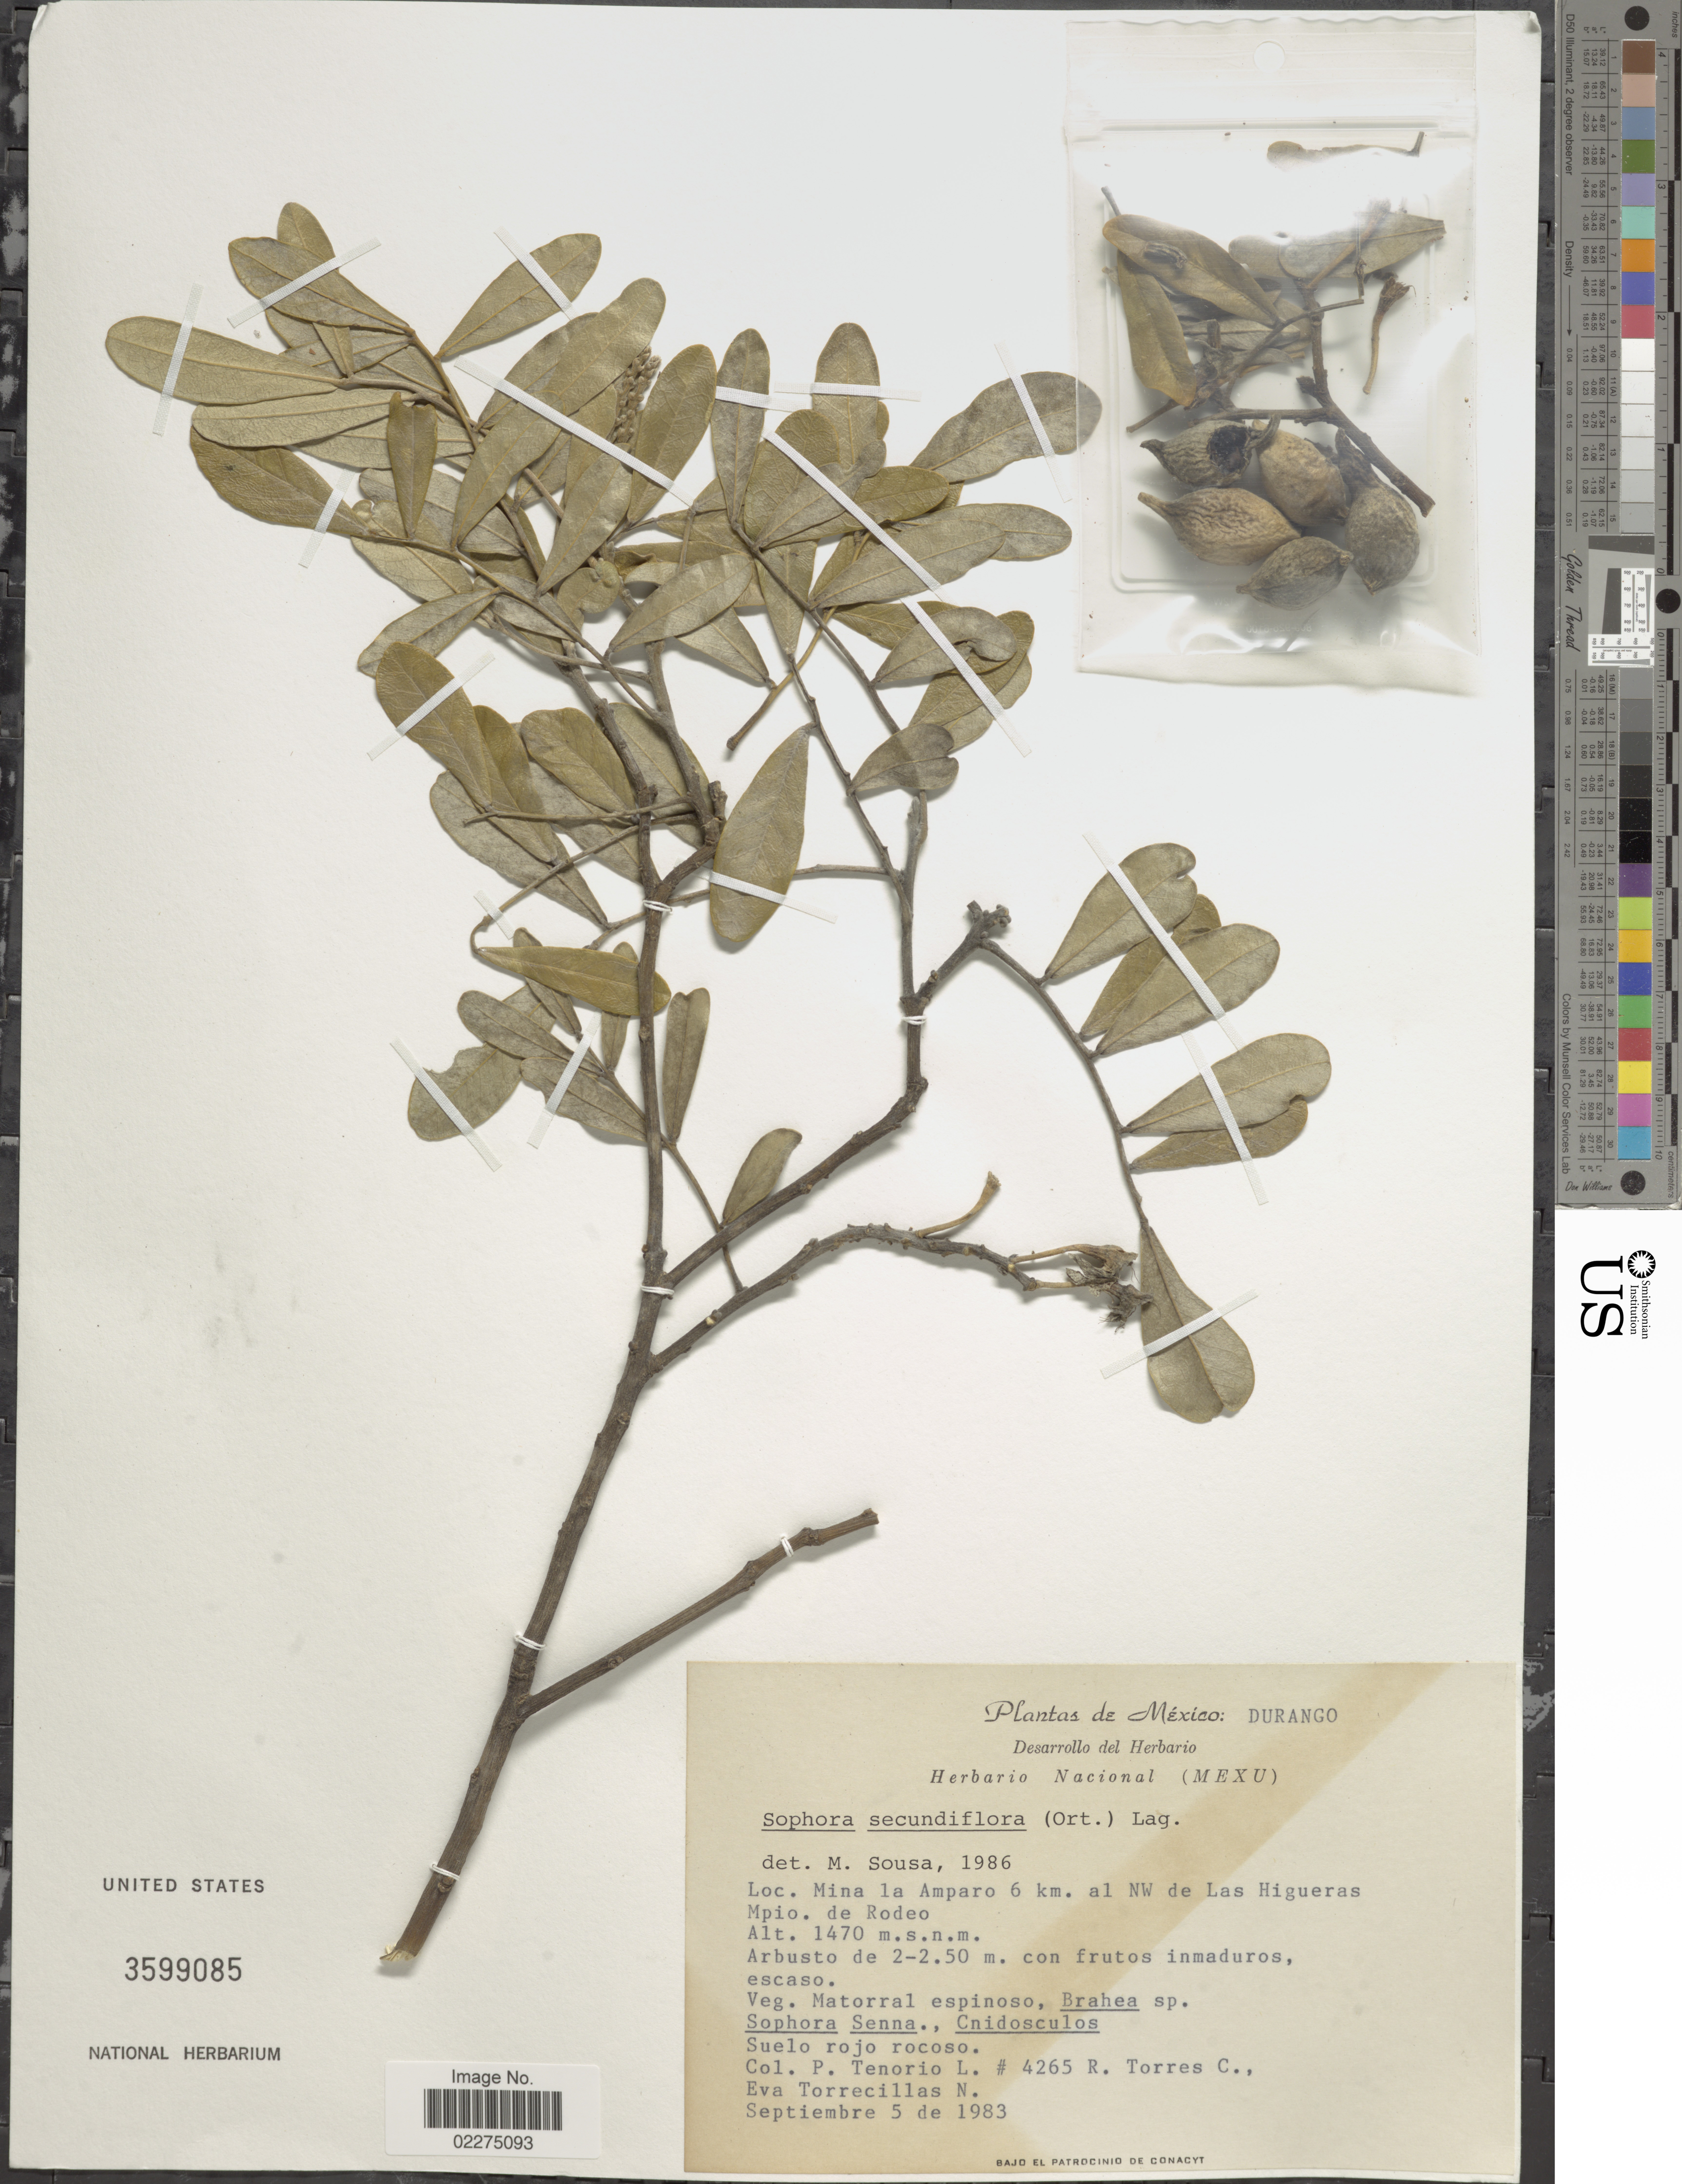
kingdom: Plantae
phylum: Tracheophyta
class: Magnoliopsida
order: Fabales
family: Fabaceae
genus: Dermatophyllum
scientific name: Dermatophyllum secundiflorum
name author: (Ortega) Gandhi & Reveal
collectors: P. Tenorio L., R. Torres C. & E. Torrecillas N.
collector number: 4265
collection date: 1983-09-05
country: Mexico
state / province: Durango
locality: Mina la Amparo 6 km. al NW de Las Higueras. Mpio. de Rodeo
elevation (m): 1470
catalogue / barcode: US 3599085